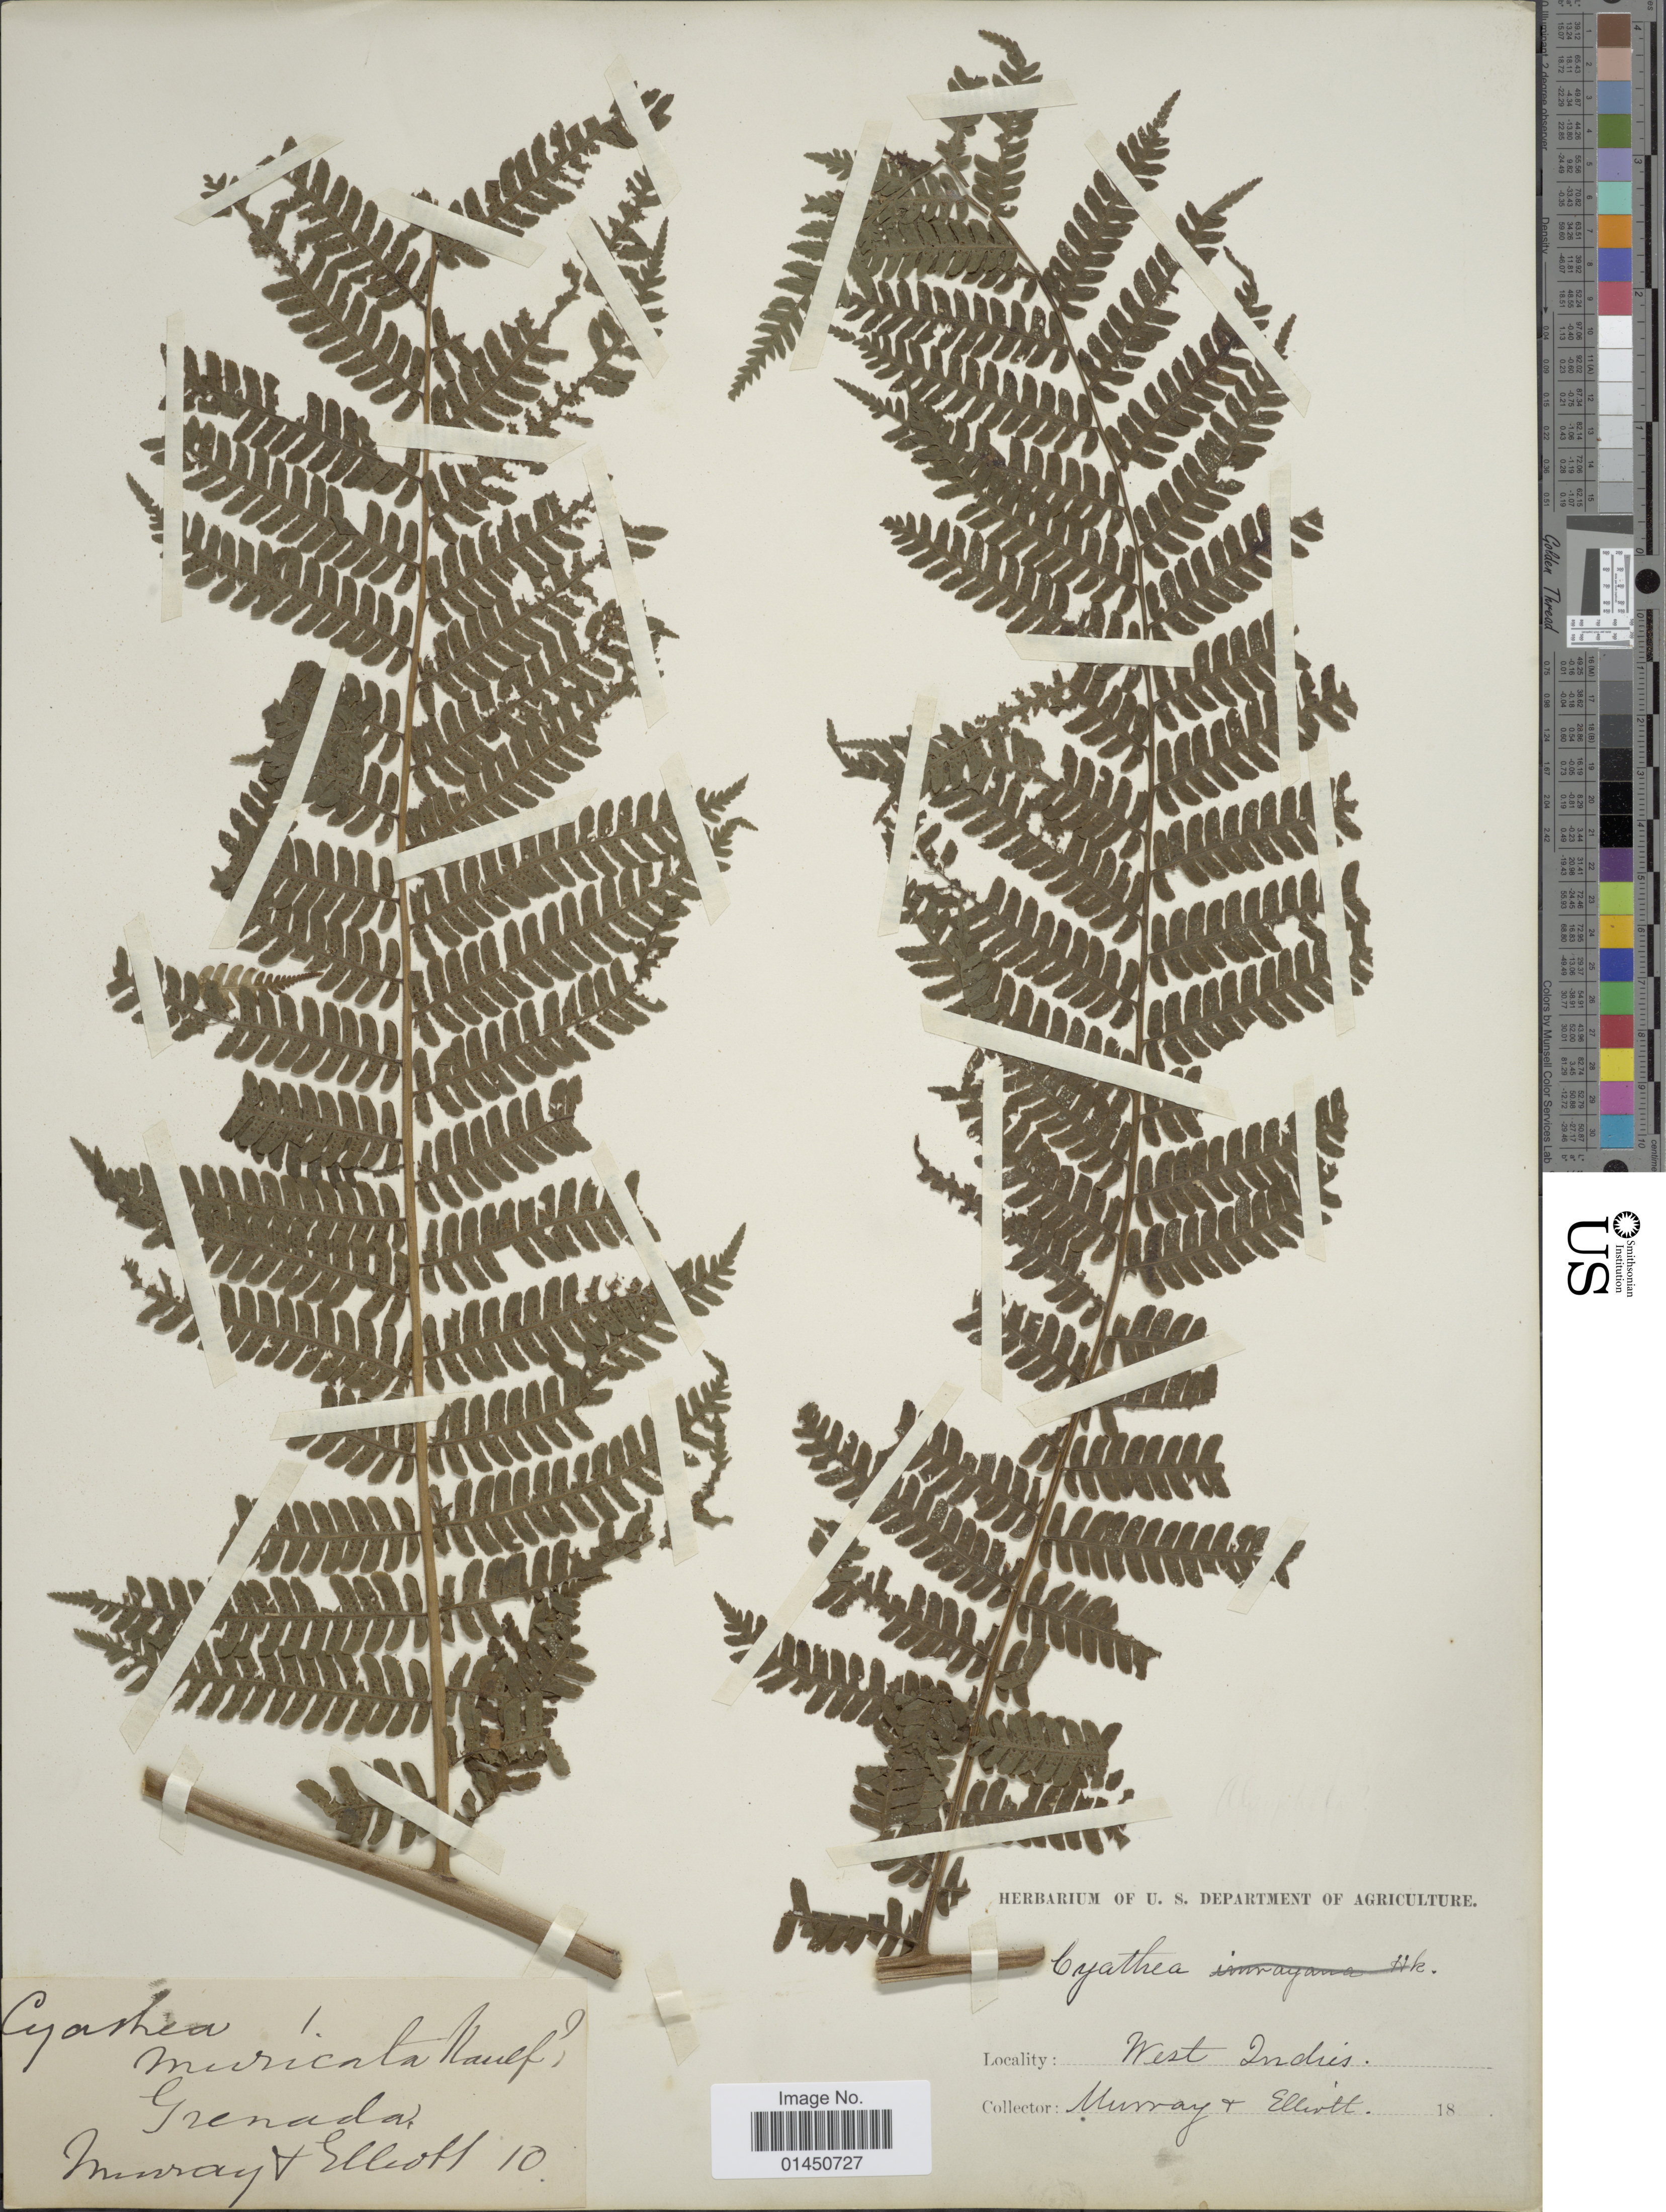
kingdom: Plantae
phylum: Tracheophyta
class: Polypodiopsida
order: Cyatheales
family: Cyatheaceae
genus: Cyathea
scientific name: Cyathea tenera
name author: (J. Sm. ex Hook.) T. Moore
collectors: Murray, -- & Elliott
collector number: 10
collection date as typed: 18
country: Grenada